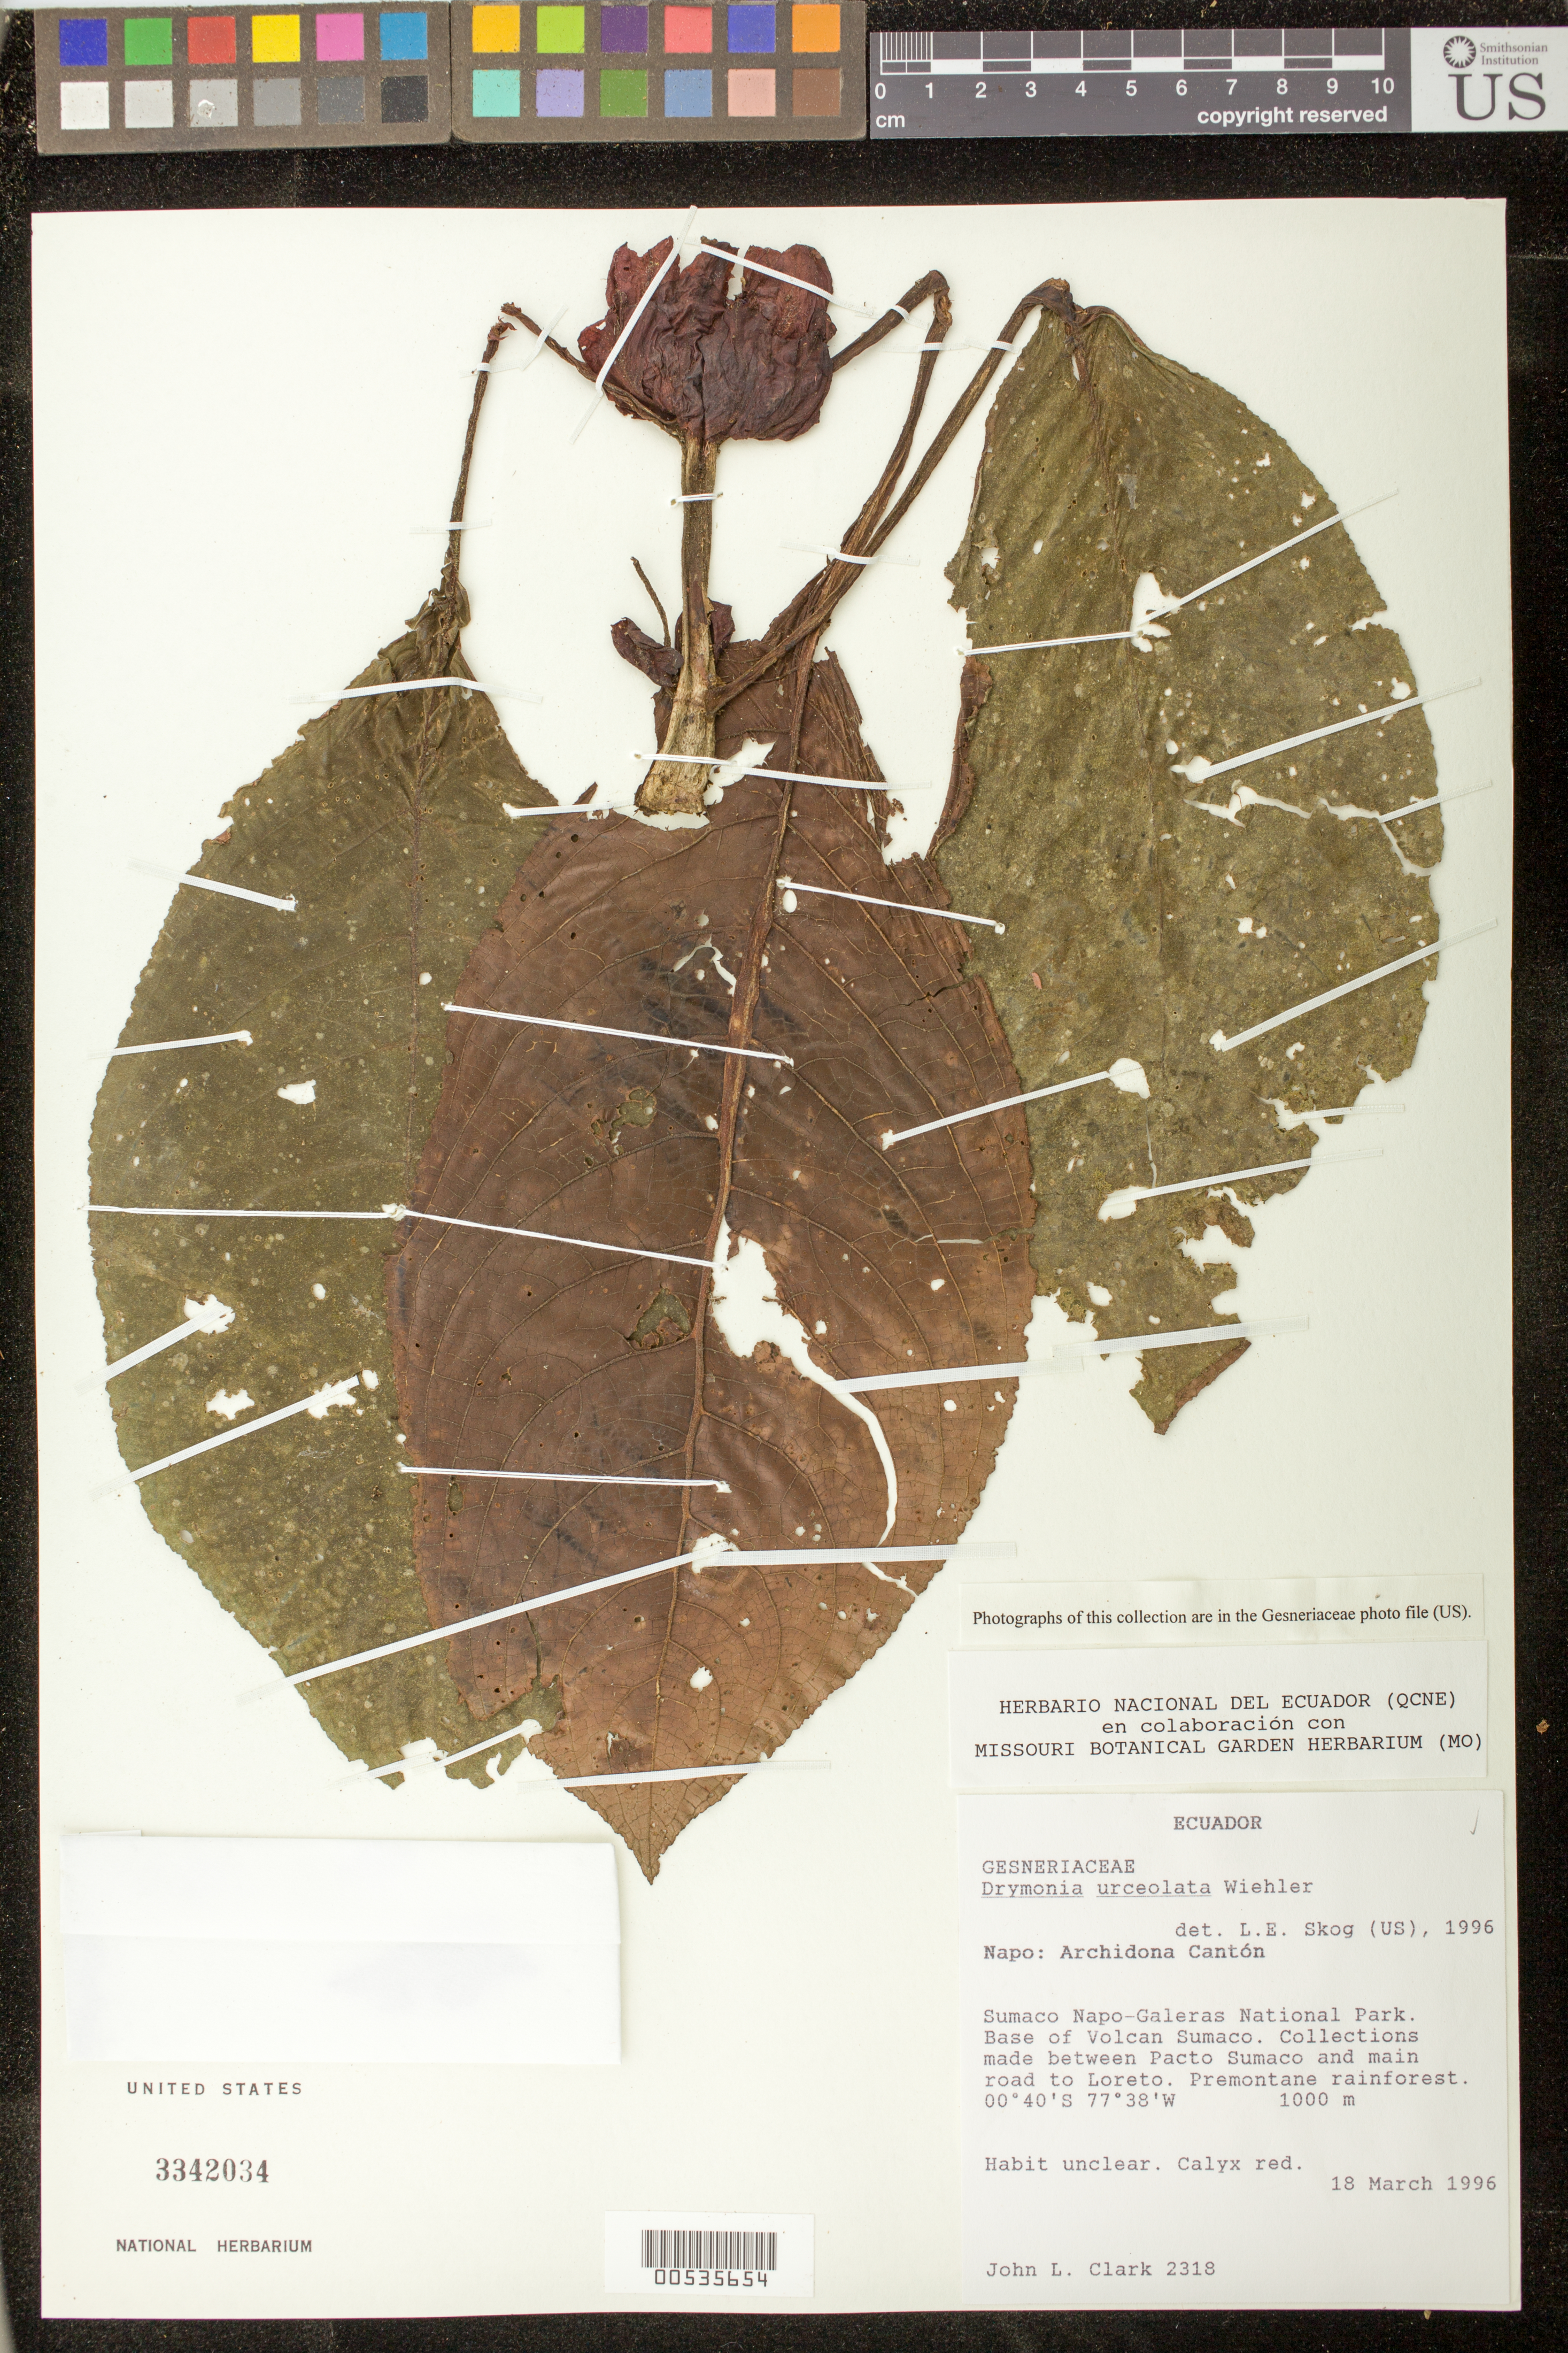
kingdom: Plantae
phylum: Tracheophyta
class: Magnoliopsida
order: Lamiales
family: Gesneriaceae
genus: Drymonia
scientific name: Drymonia urceolata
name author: Wiehler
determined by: Skog, Laurence E.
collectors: J. L. Clark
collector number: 2318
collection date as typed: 18 Mar 1996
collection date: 1996-03-18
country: Ecuador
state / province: Napo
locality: Archidona Cantón. Sumaco Napo-Galeras National Park, base of Volcan Sumaco; between Pacto Sumaco and main road to Loreto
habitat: Premontane rainforest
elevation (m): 1000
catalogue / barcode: US 3342034